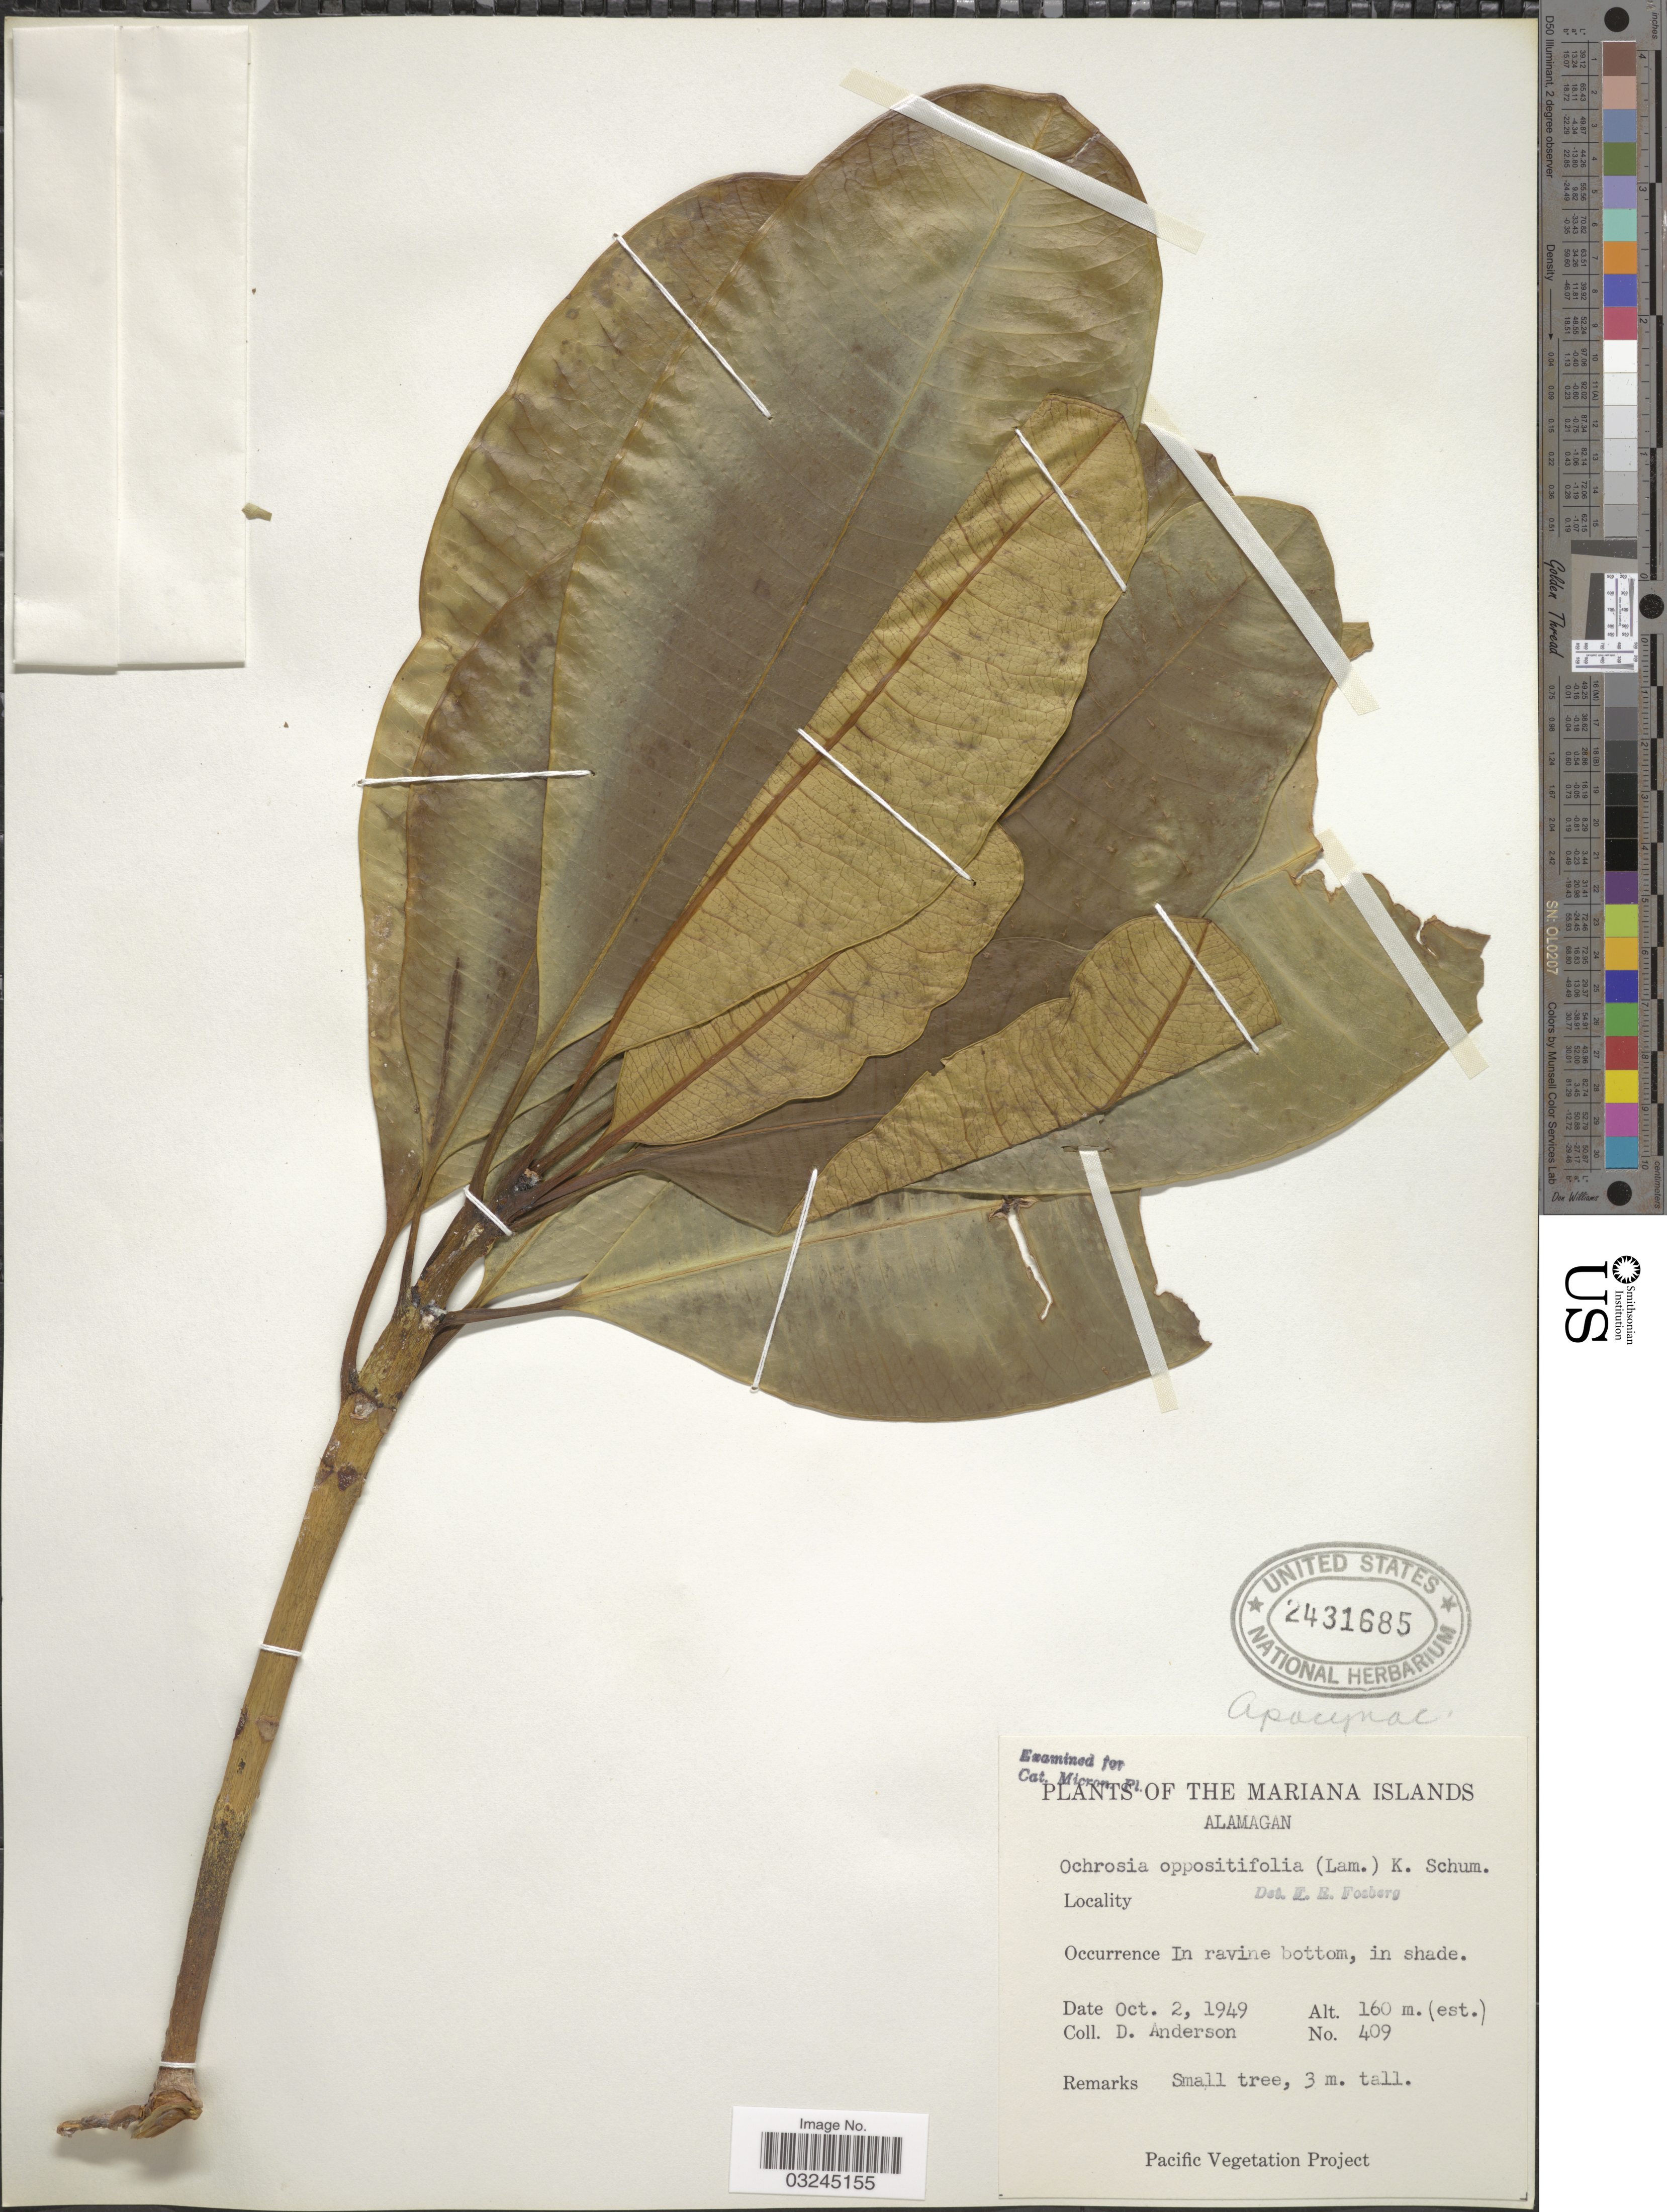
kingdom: Plantae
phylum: Tracheophyta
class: Magnoliopsida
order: Gentianales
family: Apocynaceae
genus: Ochrosia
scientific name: Ochrosia oppositifolia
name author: (Lam.) K. Schum.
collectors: D. Anderson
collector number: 409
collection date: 1949-10-02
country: Northern Mariana Islands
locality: The Marianas Islands. Alamagan.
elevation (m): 160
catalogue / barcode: US 2431685